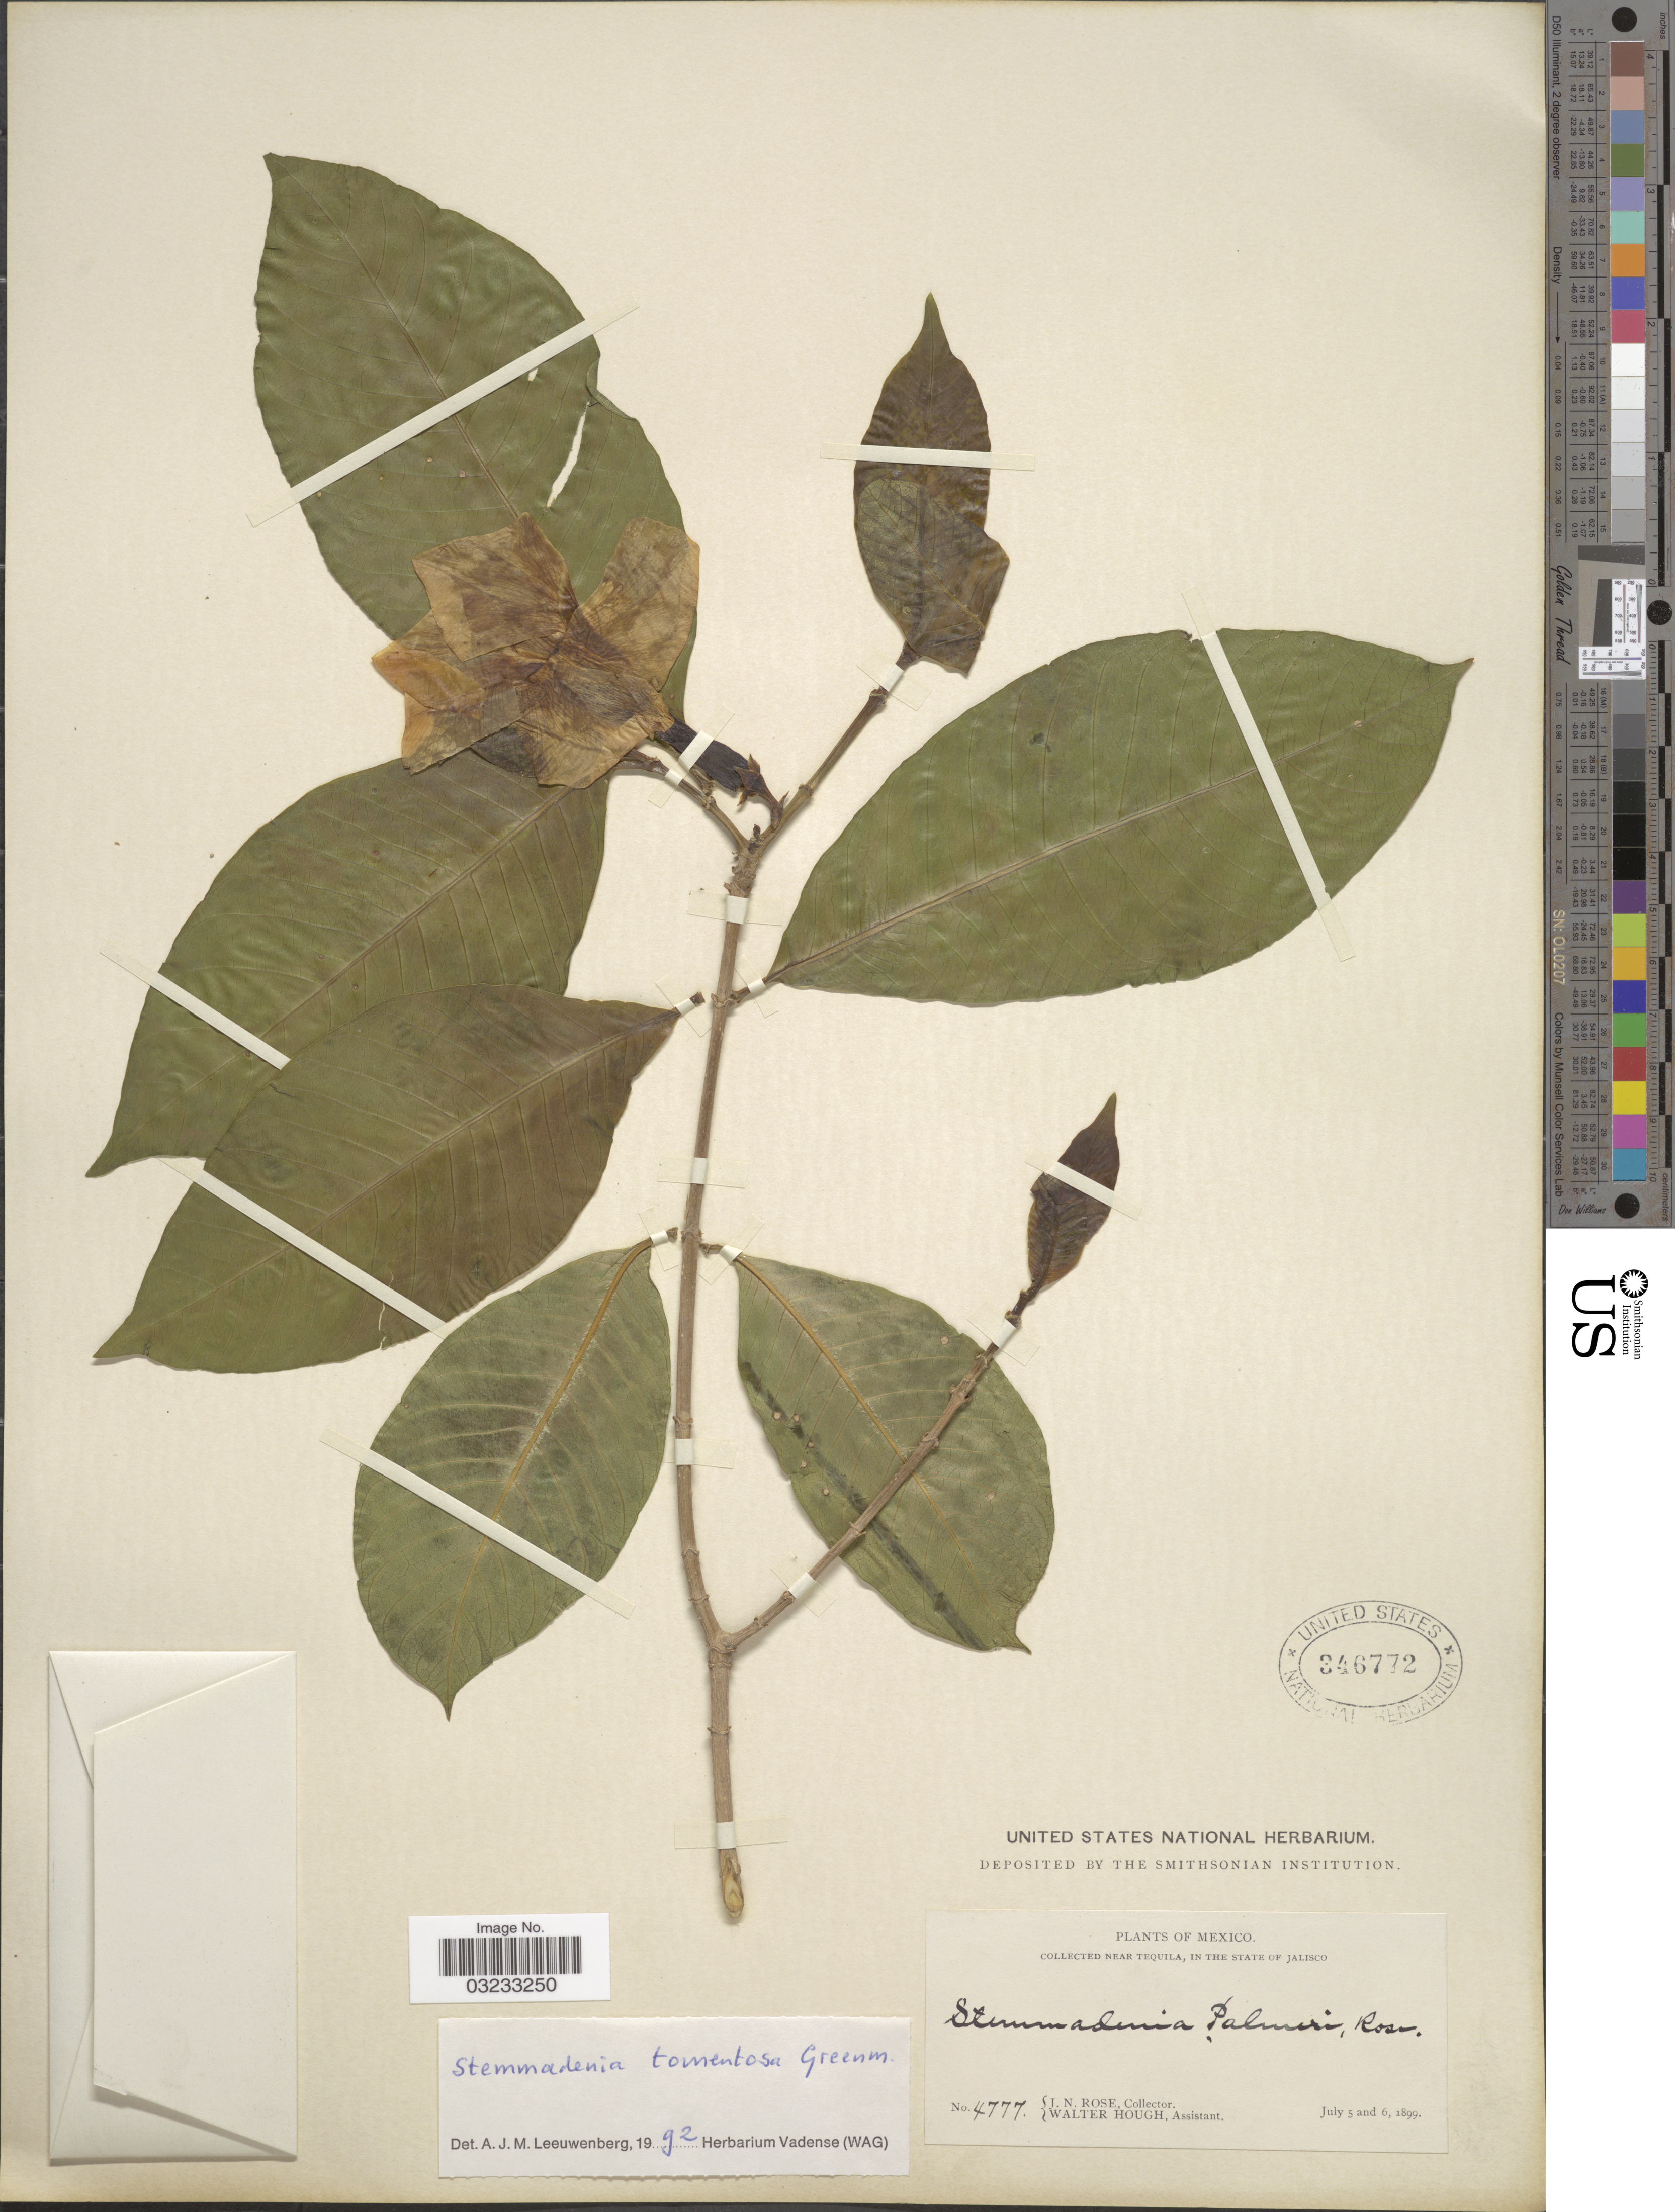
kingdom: Plantae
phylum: Tracheophyta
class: Magnoliopsida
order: Gentianales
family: Apocynaceae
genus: Stemmadenia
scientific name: Stemmadenia tomentosa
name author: Greenm.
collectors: J. N. Rose & W. Hough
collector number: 4777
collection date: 1899-07-05/1899-07-06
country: Mexico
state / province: Jalisco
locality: Near Tequila.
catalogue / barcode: US 346772